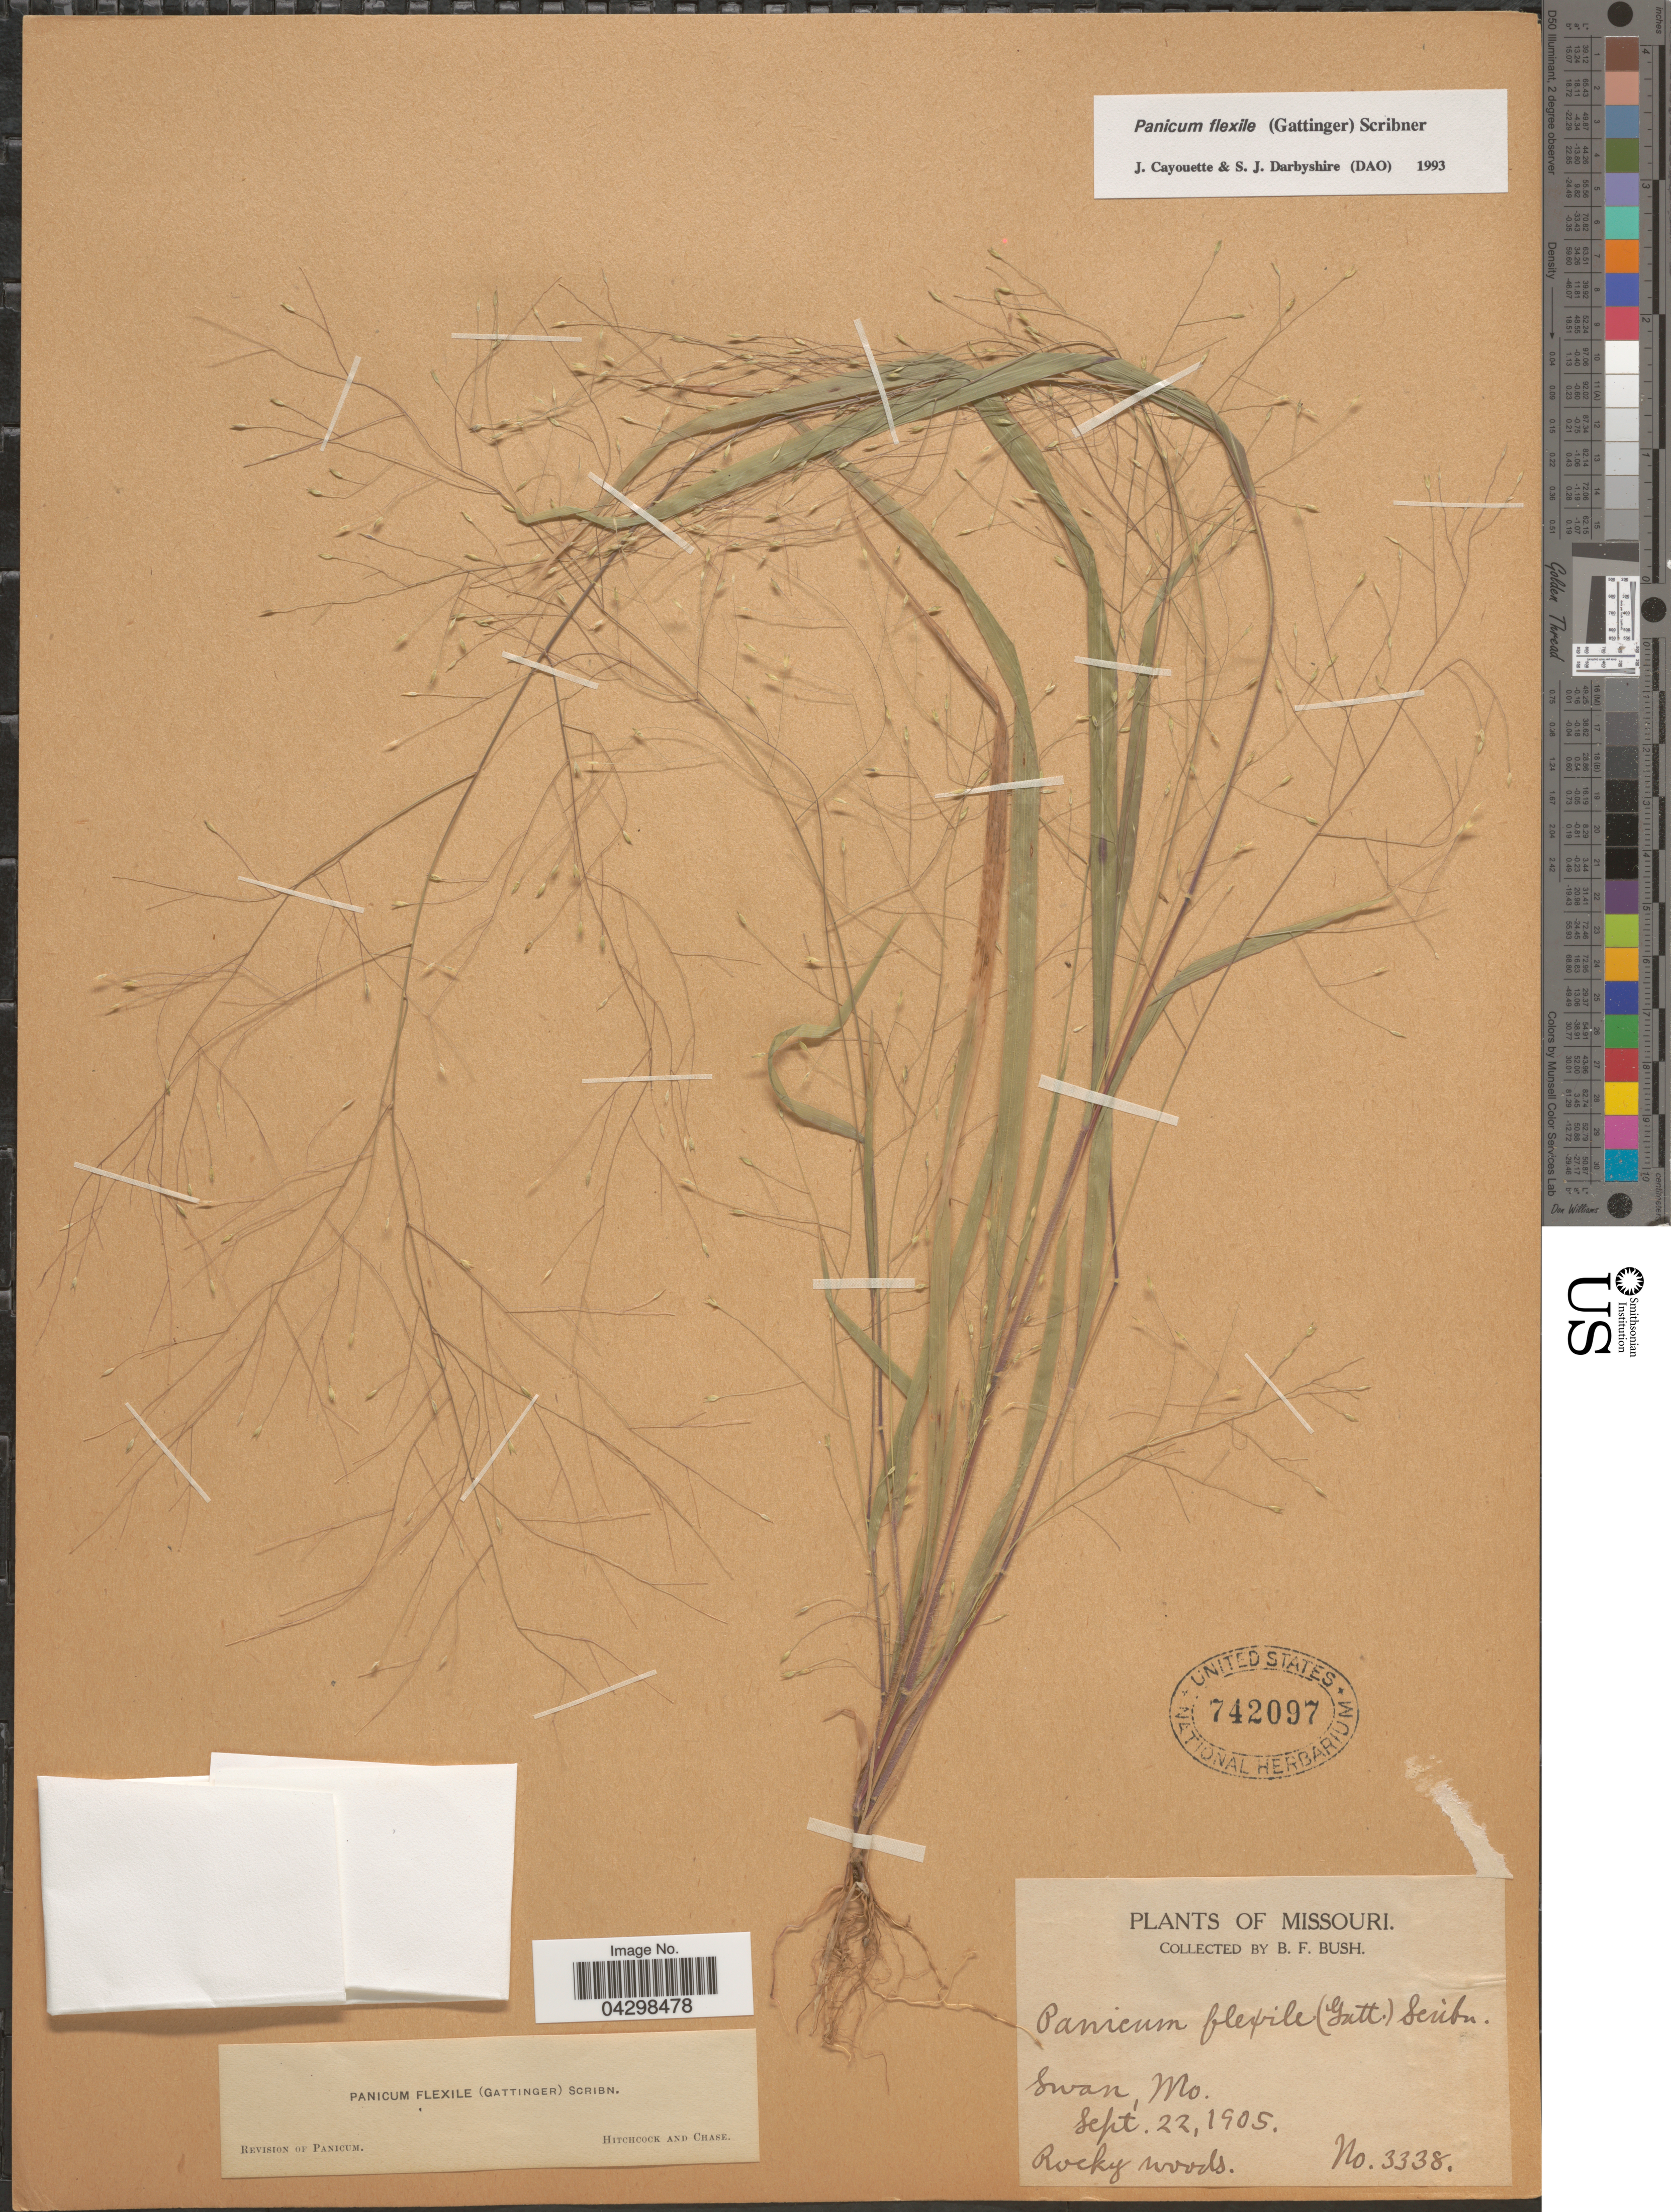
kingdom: Plantae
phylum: Tracheophyta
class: Liliopsida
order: Poales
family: Poaceae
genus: Panicum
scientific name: Panicum flexile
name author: (Gatt.) Scribn.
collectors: B. F. Bush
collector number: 3338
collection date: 1905-09-22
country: United States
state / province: Missouri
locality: Swan.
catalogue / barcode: US 742097